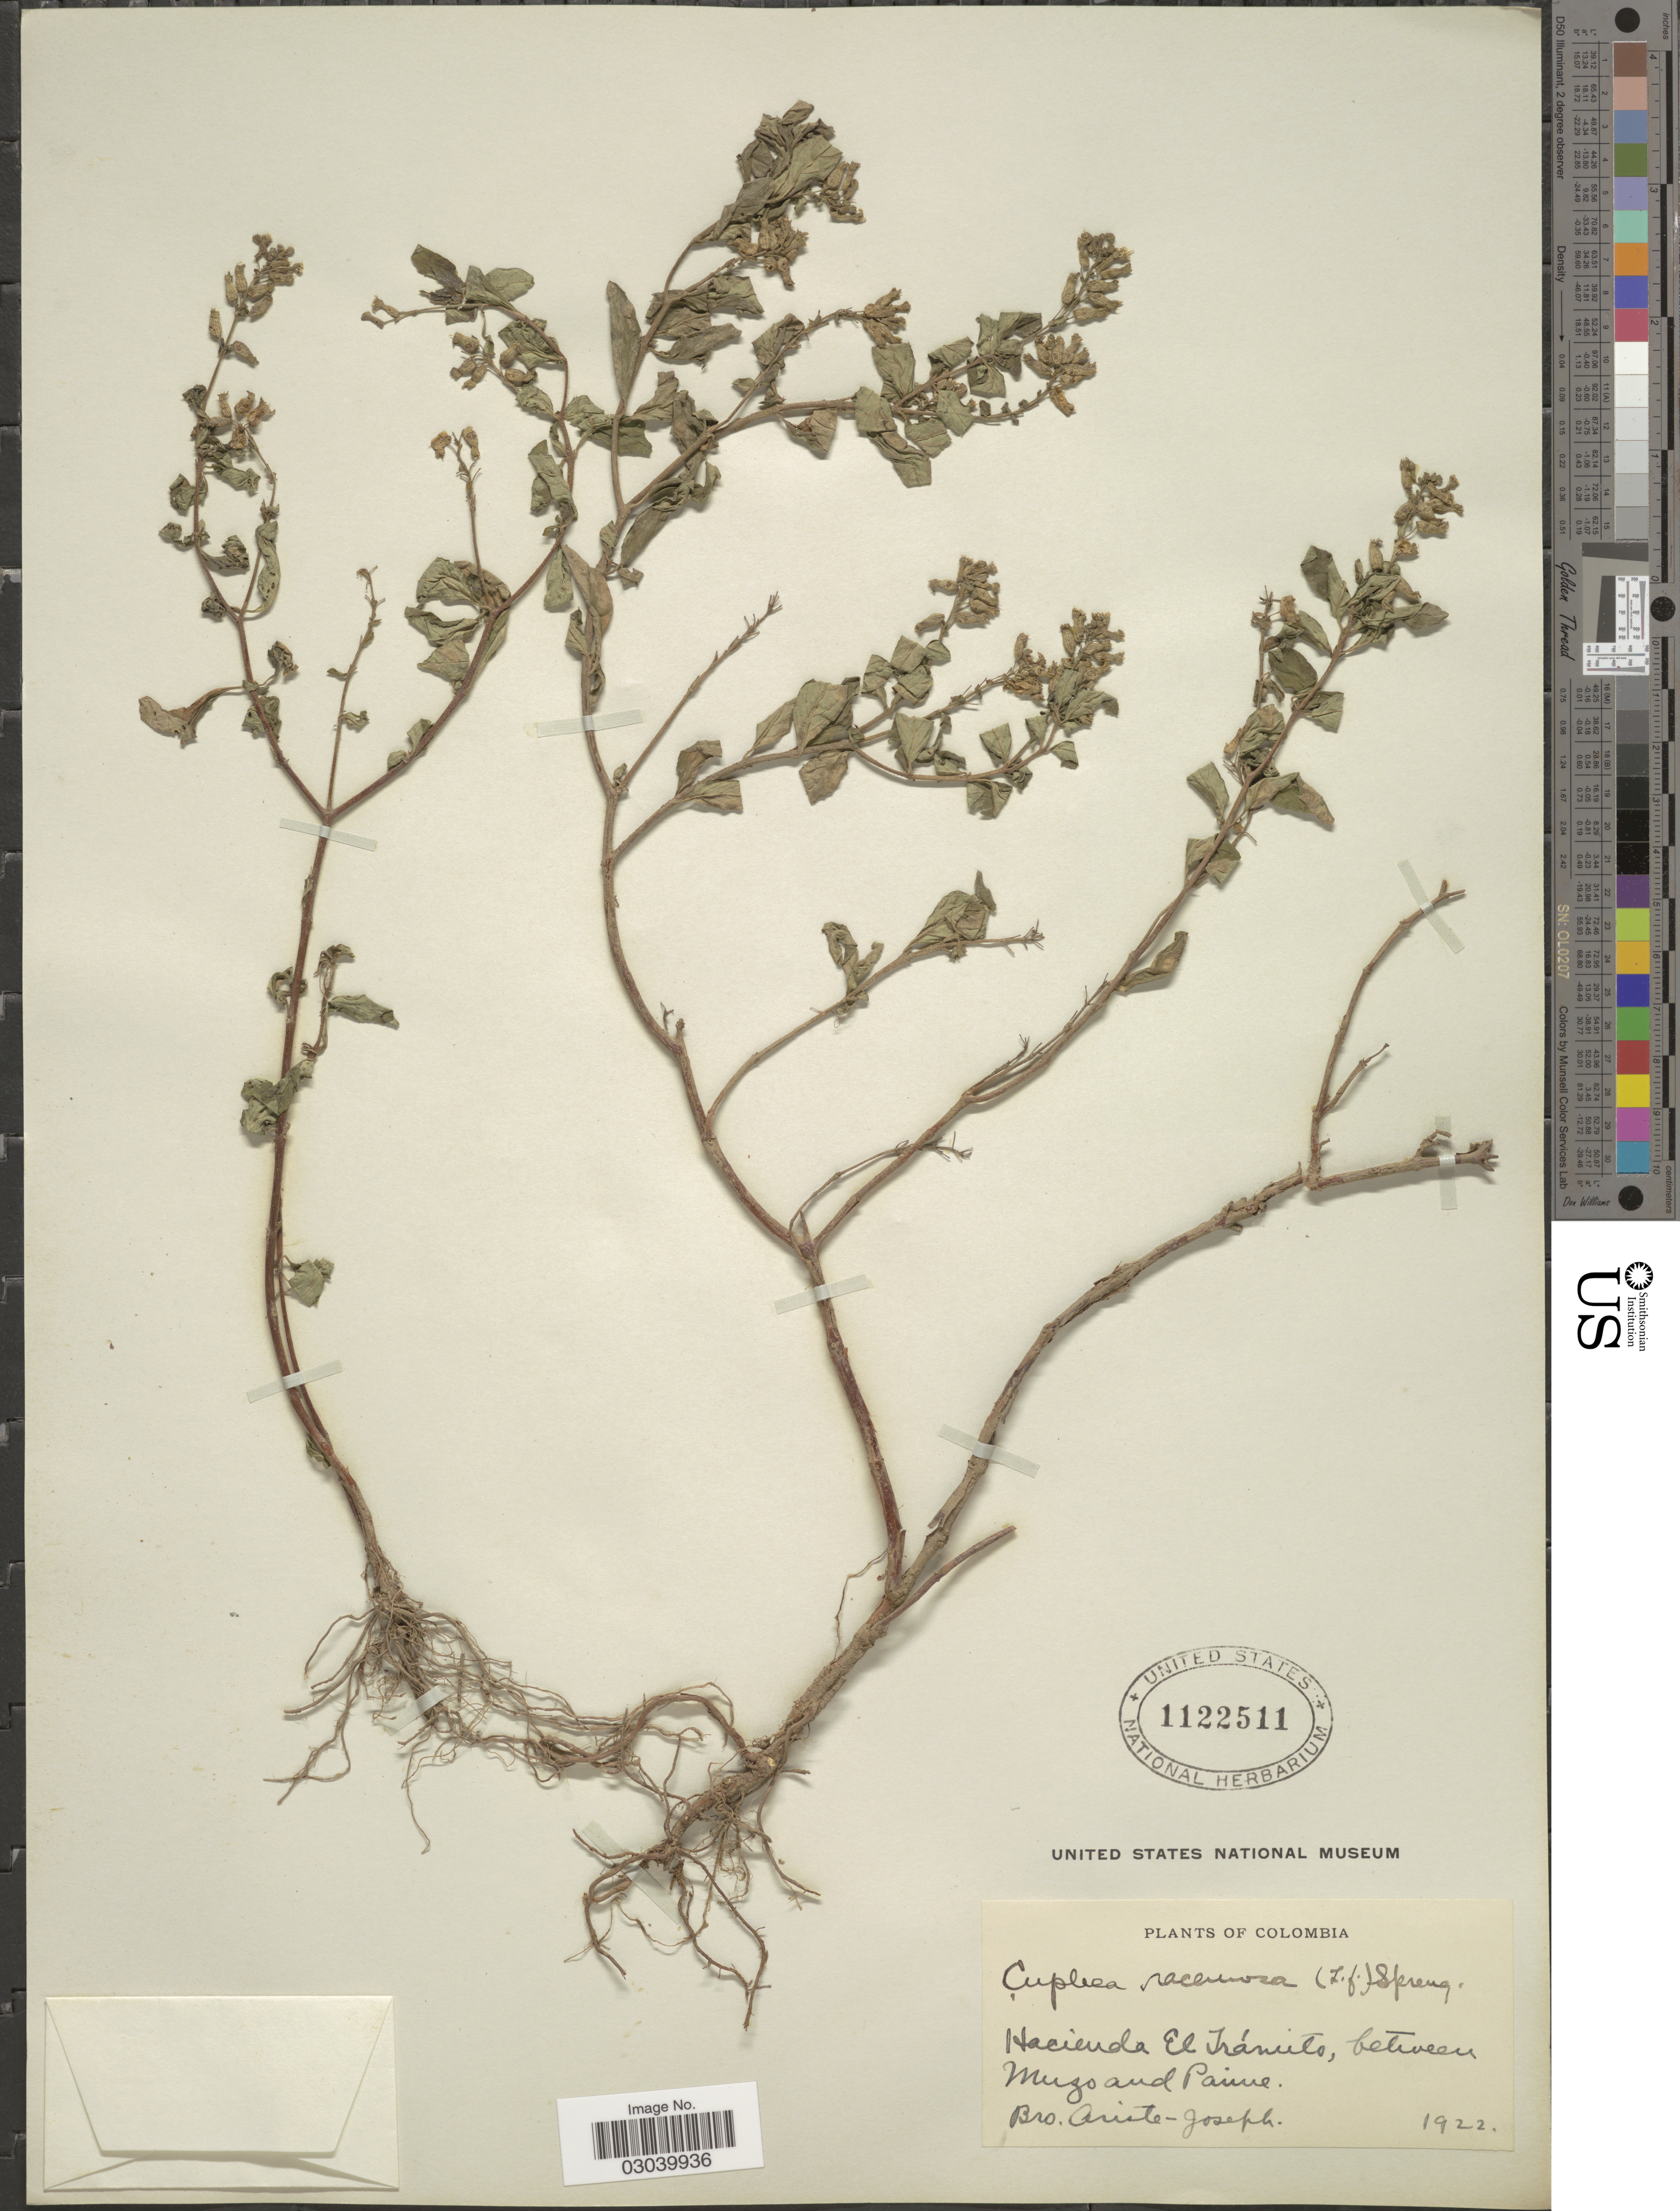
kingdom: Plantae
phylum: Tracheophyta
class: Magnoliopsida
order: Myrtales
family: Lythraceae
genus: Cuphea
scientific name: Cuphea racemosa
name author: (L. f.) Spreng.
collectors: Bro. Ariste-Joseph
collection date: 1922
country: Colombia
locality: Hacienda El Iránieto, between Muzo and Paime.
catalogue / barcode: US 1122511